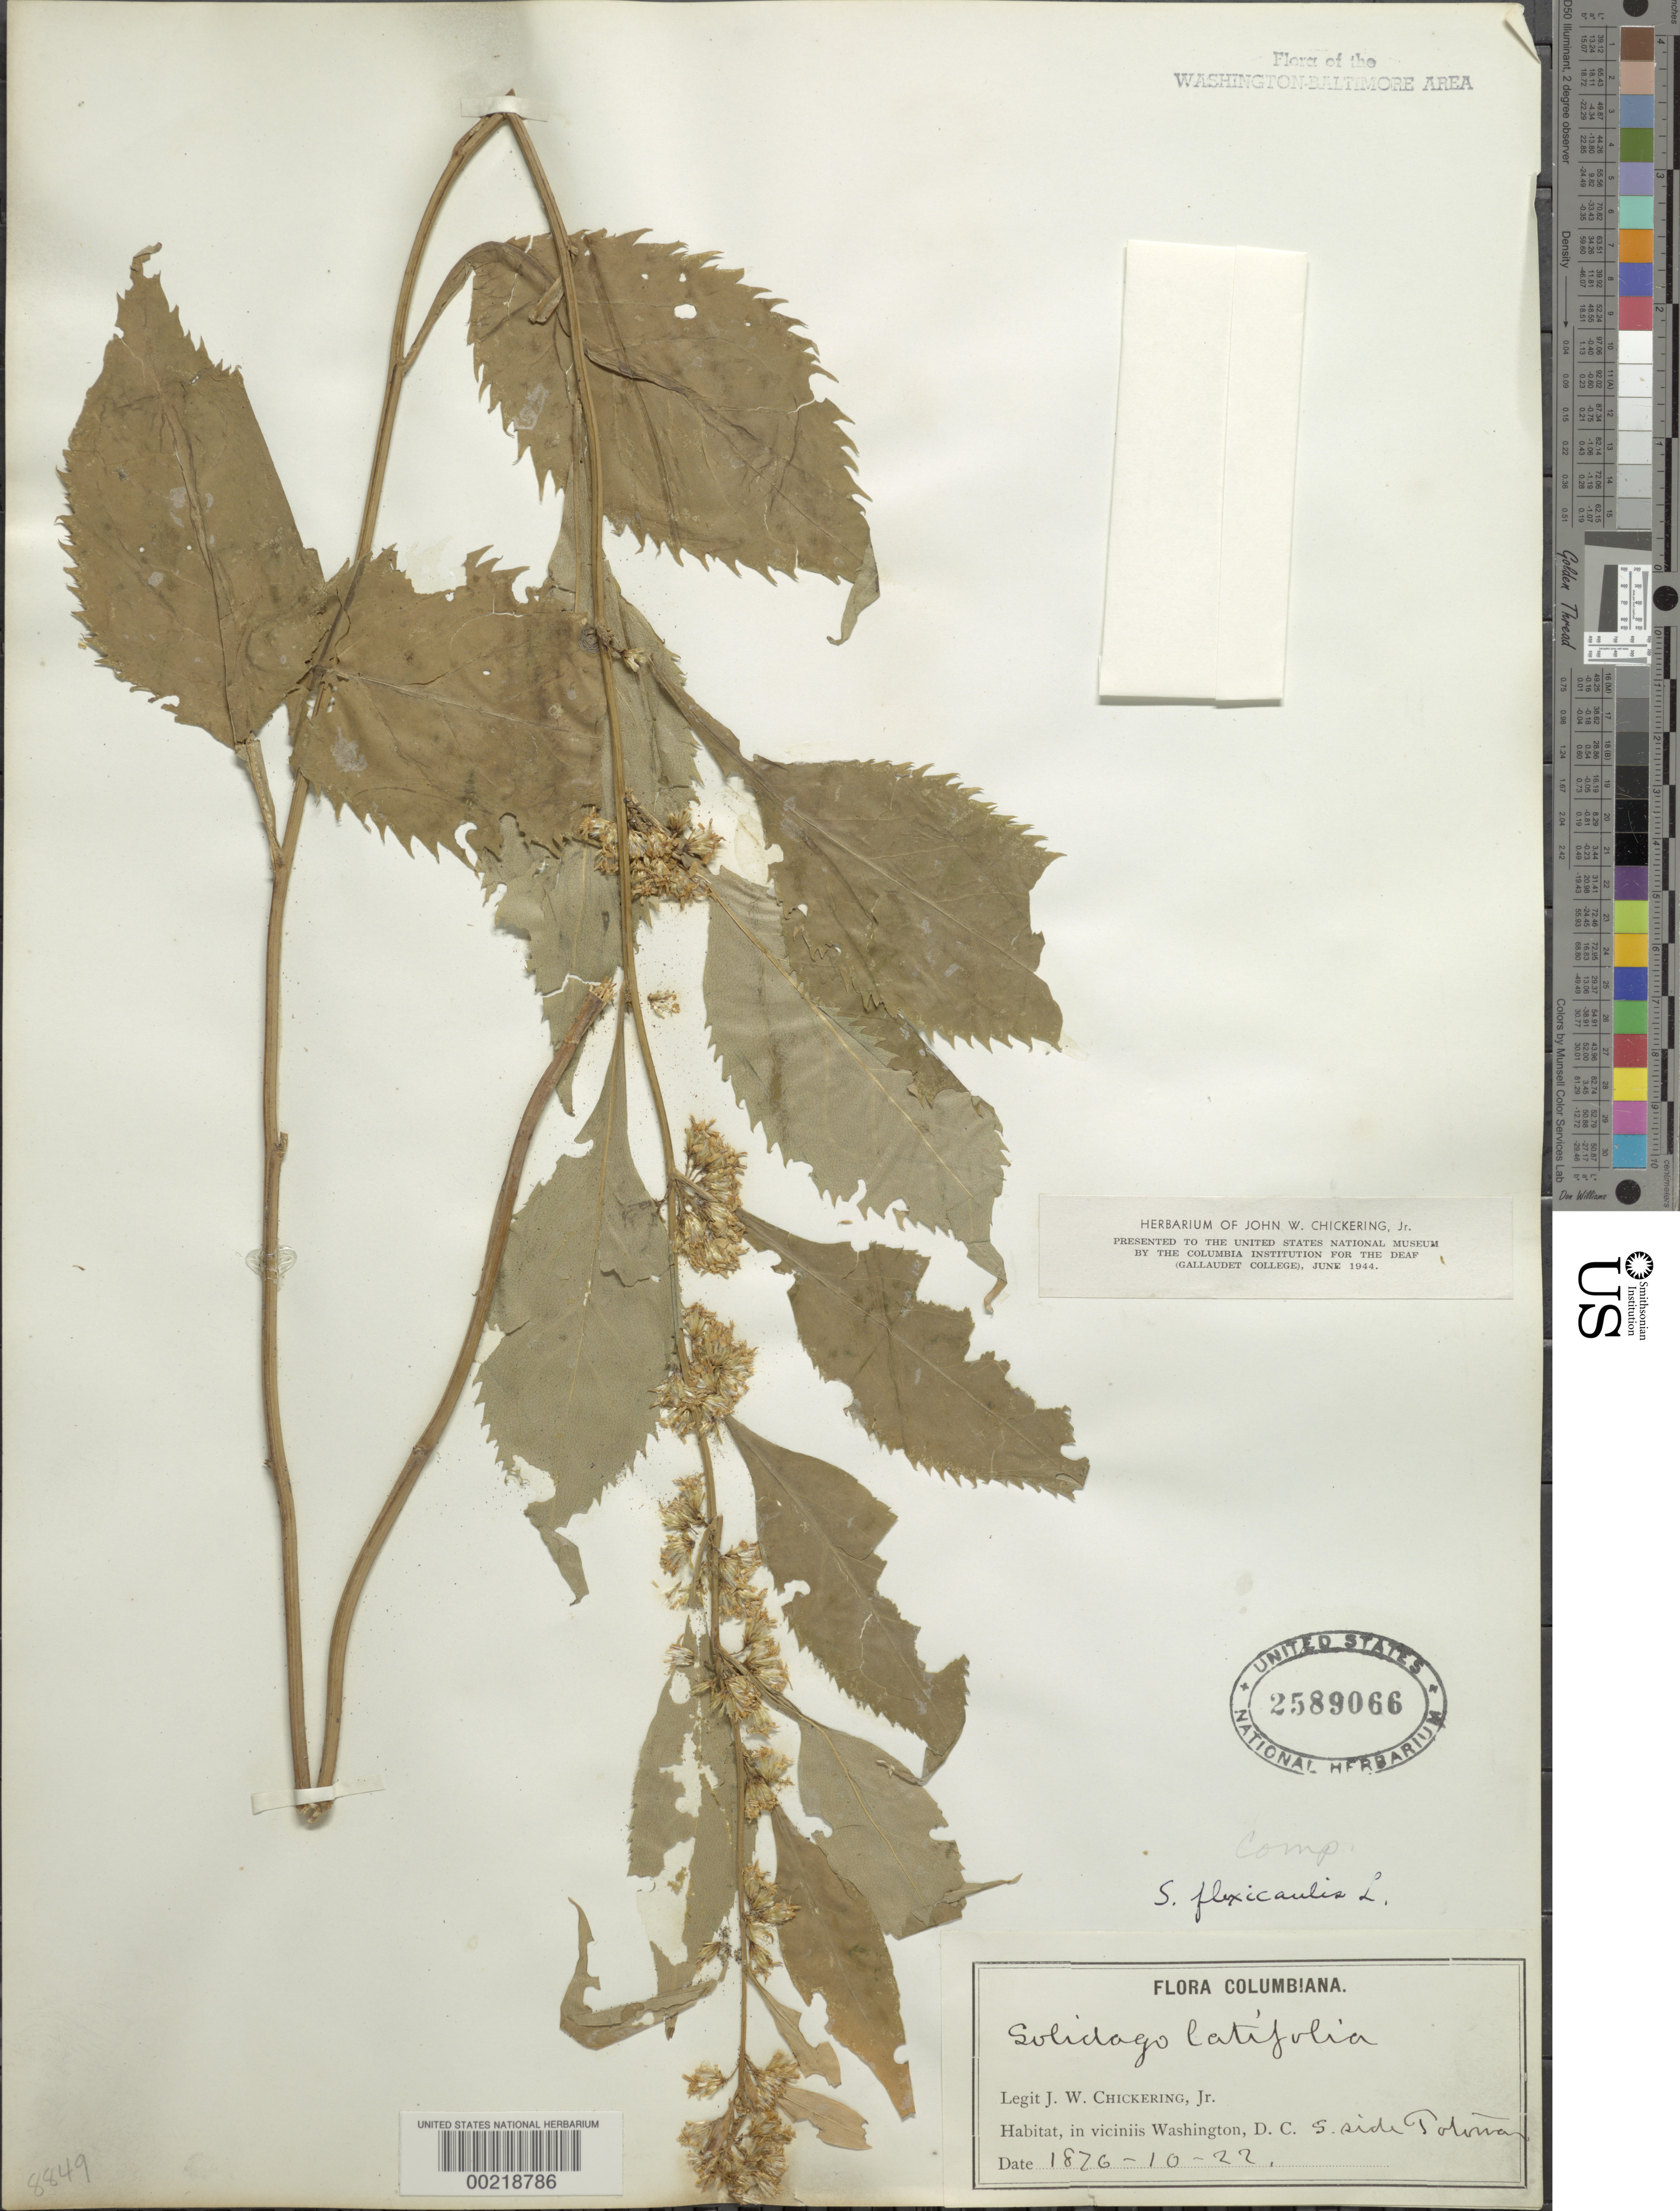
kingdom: Plantae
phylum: Tracheophyta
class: Magnoliopsida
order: Asterales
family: Asteraceae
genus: Solidago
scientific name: Solidago flexicaulis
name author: L.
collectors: J. Chickering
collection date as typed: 22 Oct 1876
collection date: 1876-10-22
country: United States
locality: South side Totman?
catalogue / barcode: US 2589066